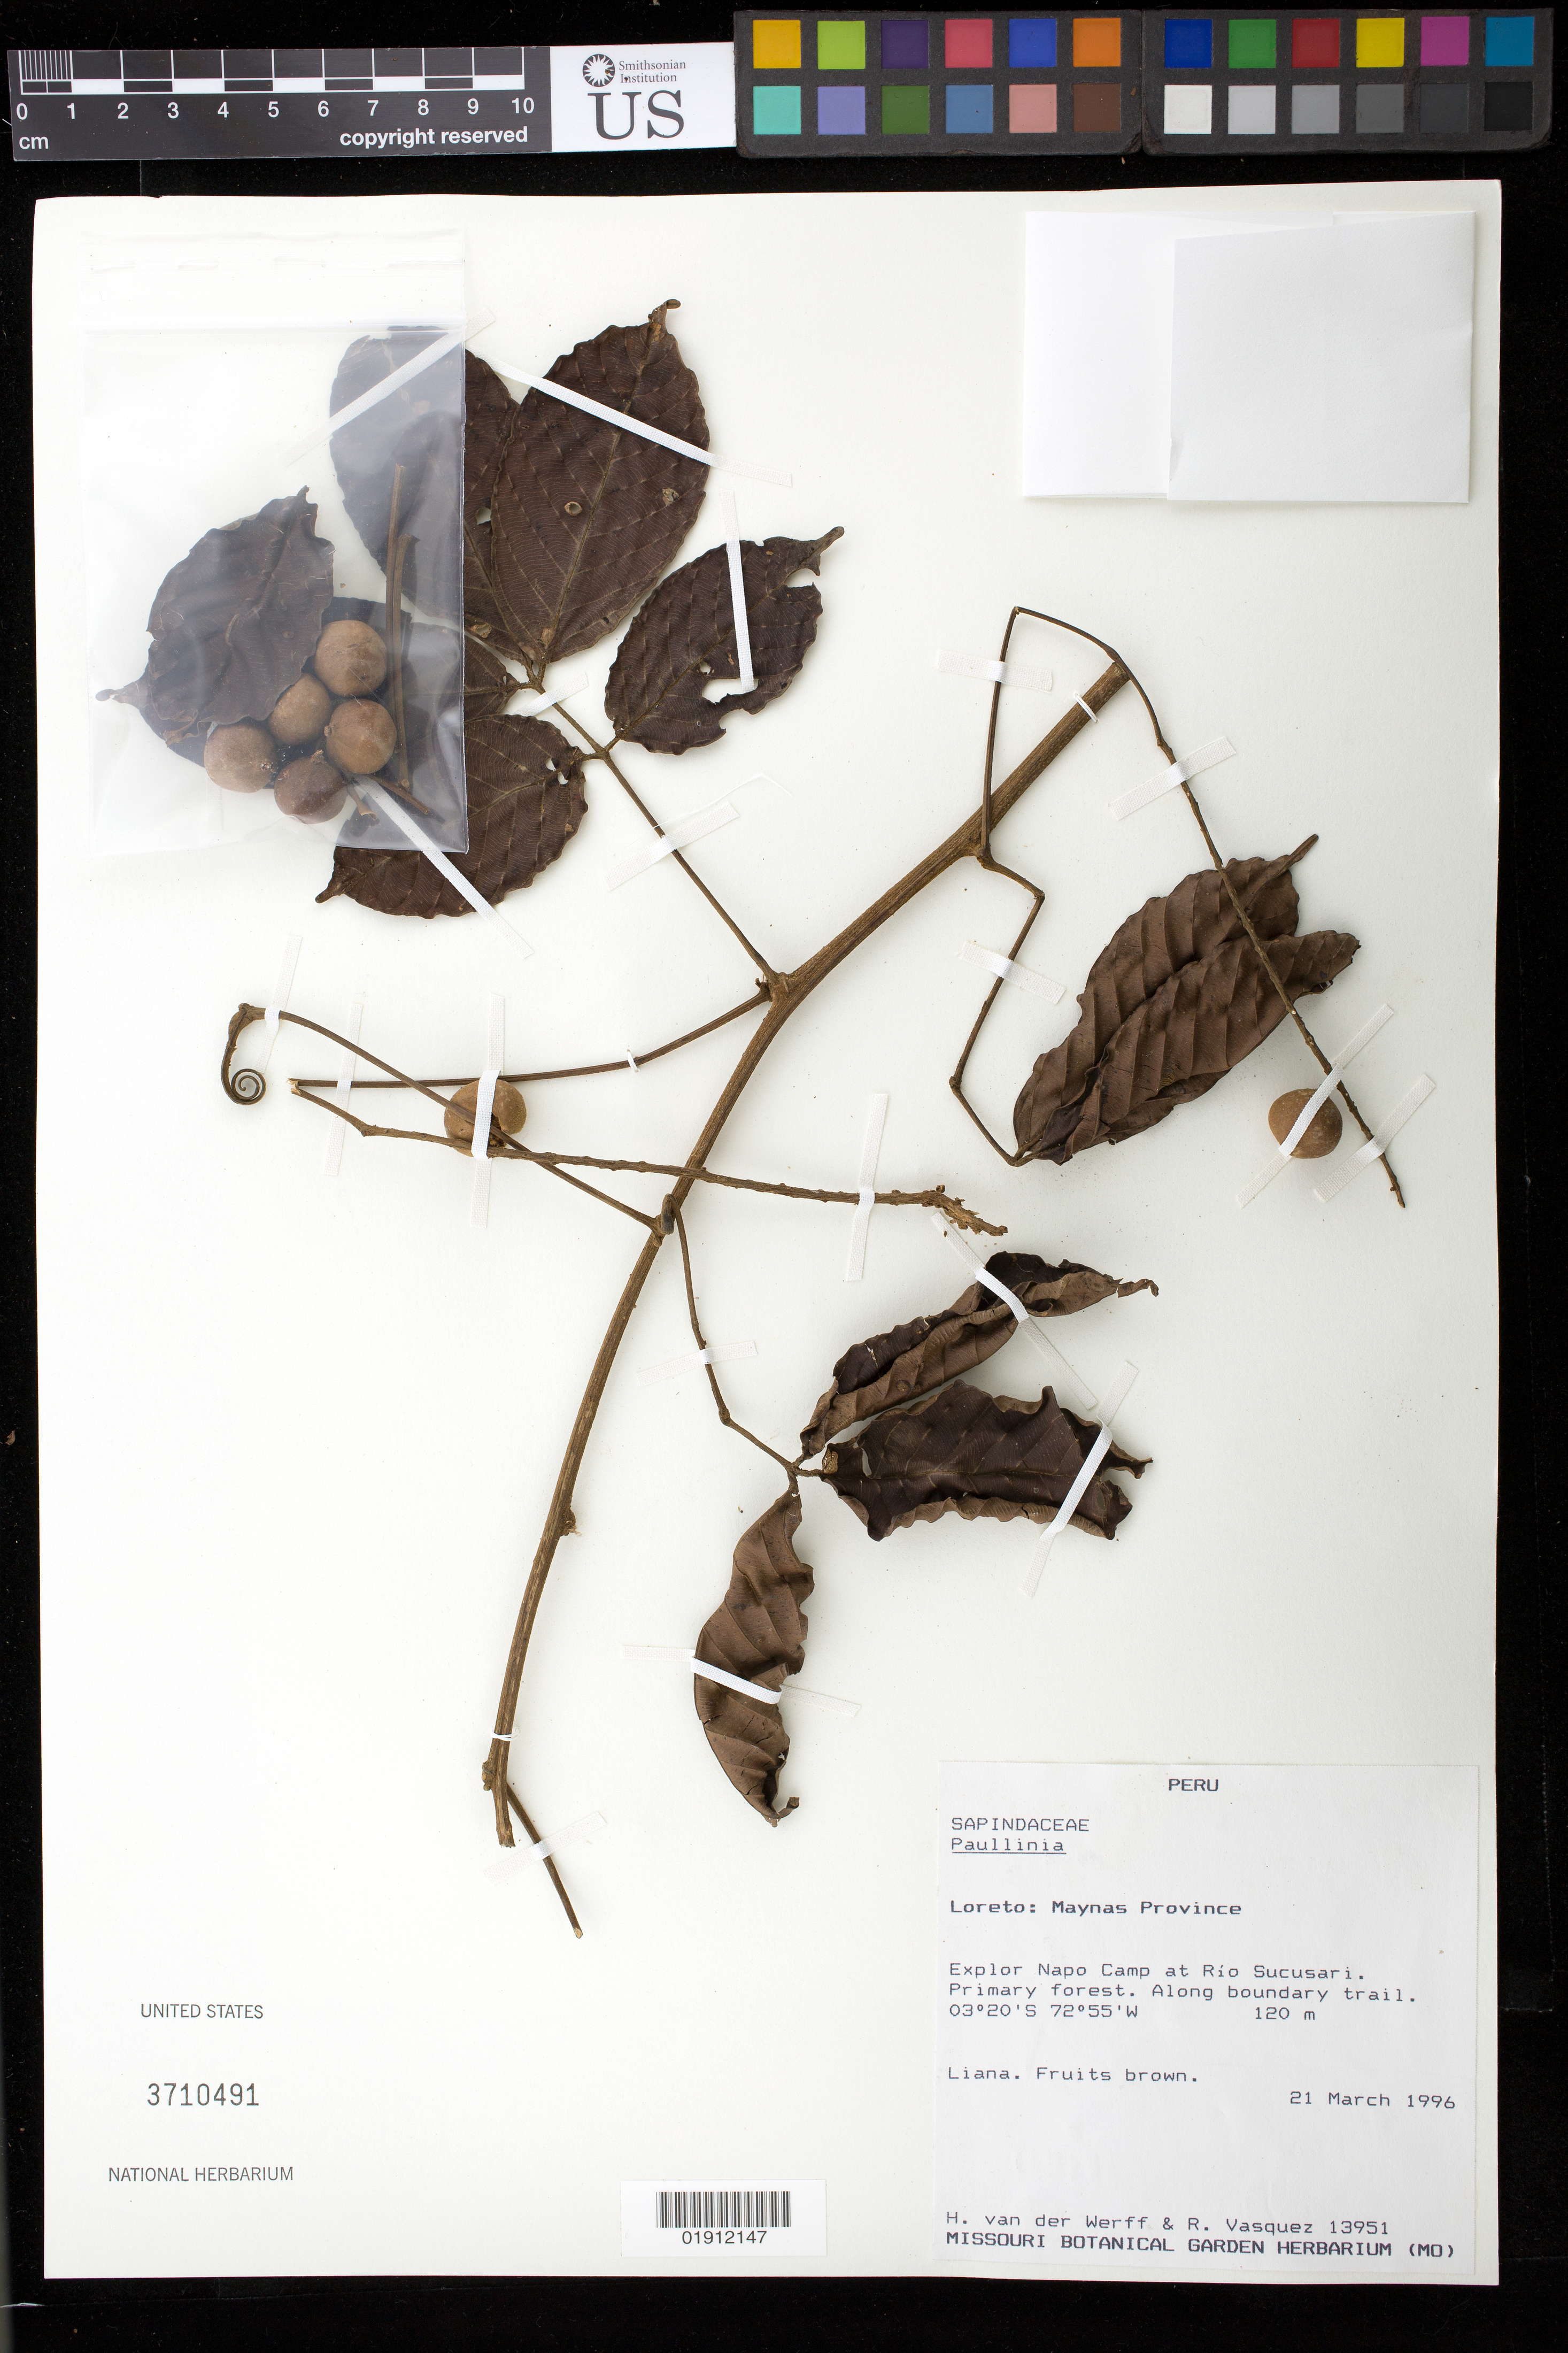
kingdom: Plantae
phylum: Tracheophyta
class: Magnoliopsida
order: Sapindales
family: Sapindaceae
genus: Paullinia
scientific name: Paullinia capreolata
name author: (Aubl.) Radlk.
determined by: Acevedo-Rodríguez, P.; Somner, G. V.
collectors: H. van der Werff & R. Vásquez M.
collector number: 13951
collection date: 1996-03-21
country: Peru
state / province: Loreto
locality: Maynas Province, Explor Napo Camp at Río Sucusari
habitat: Primary forest. Along boundary trail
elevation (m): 120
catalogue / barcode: US 3710491